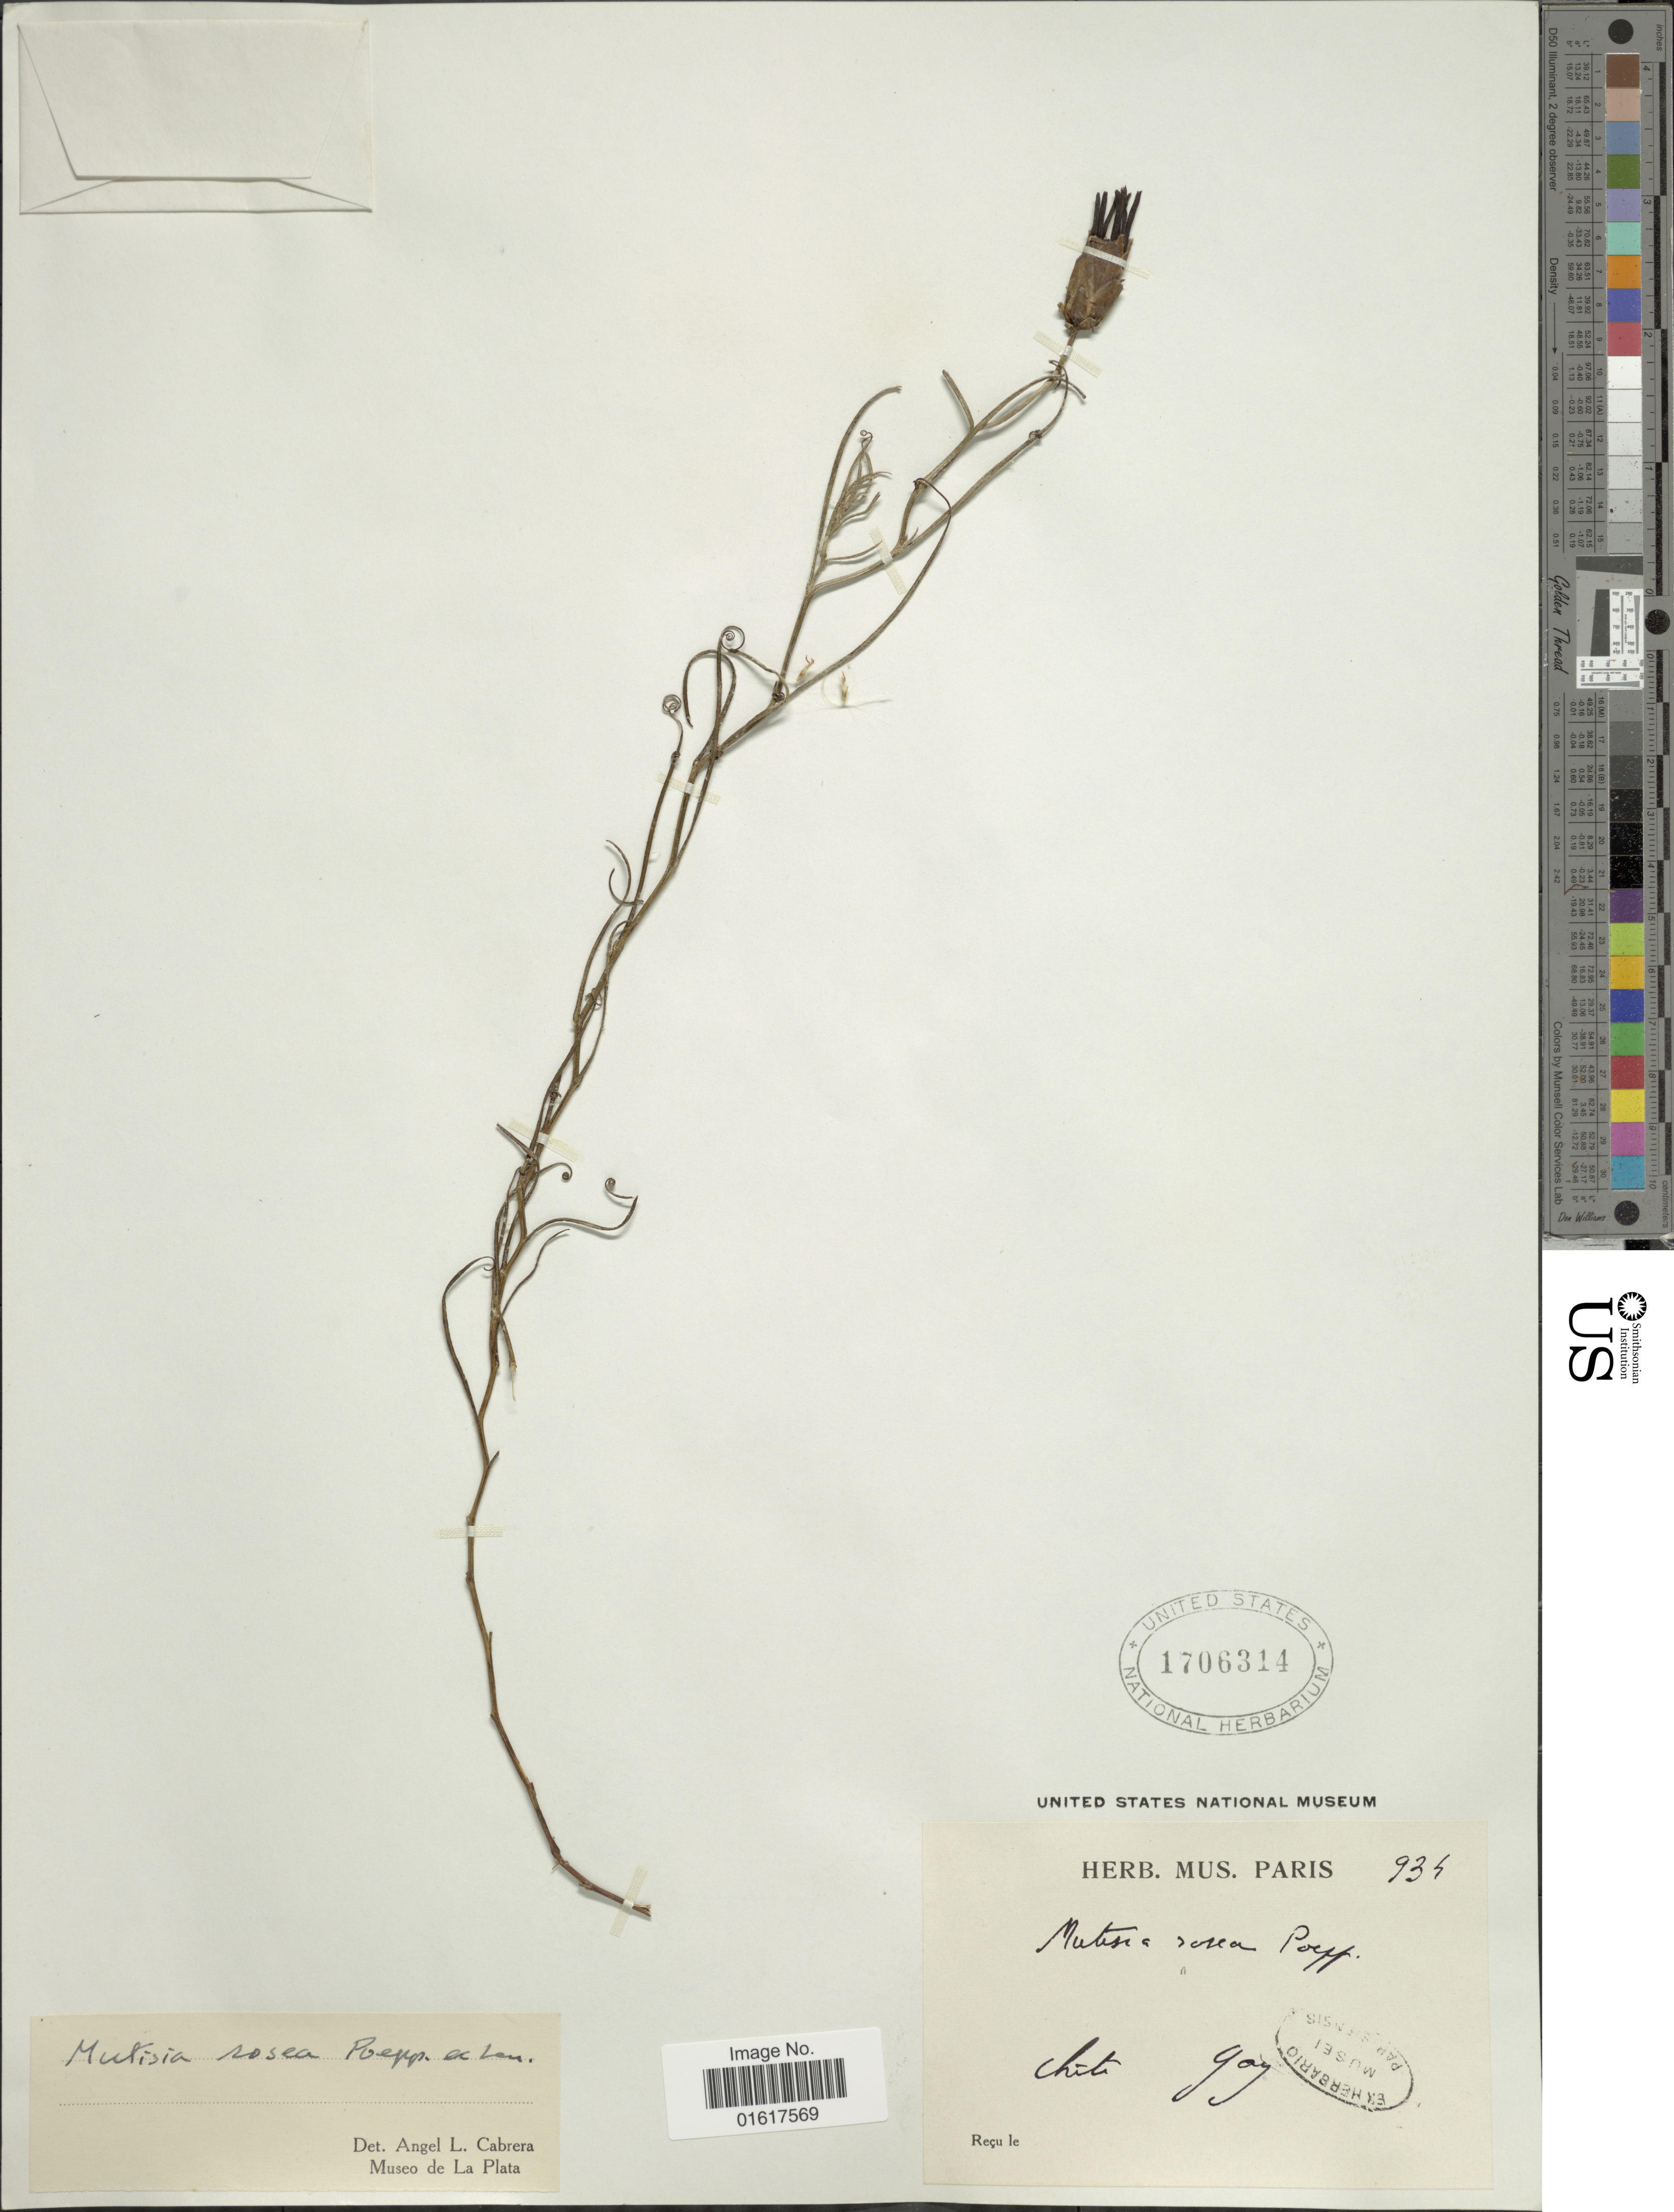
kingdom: Plantae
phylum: Tracheophyta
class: Magnoliopsida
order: Asterales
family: Asteraceae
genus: Mutisia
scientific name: Mutisia rosea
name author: Poepp. ex Less.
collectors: ex herb. Mus. Paris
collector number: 934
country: Chile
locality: Goy.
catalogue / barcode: US 1706314